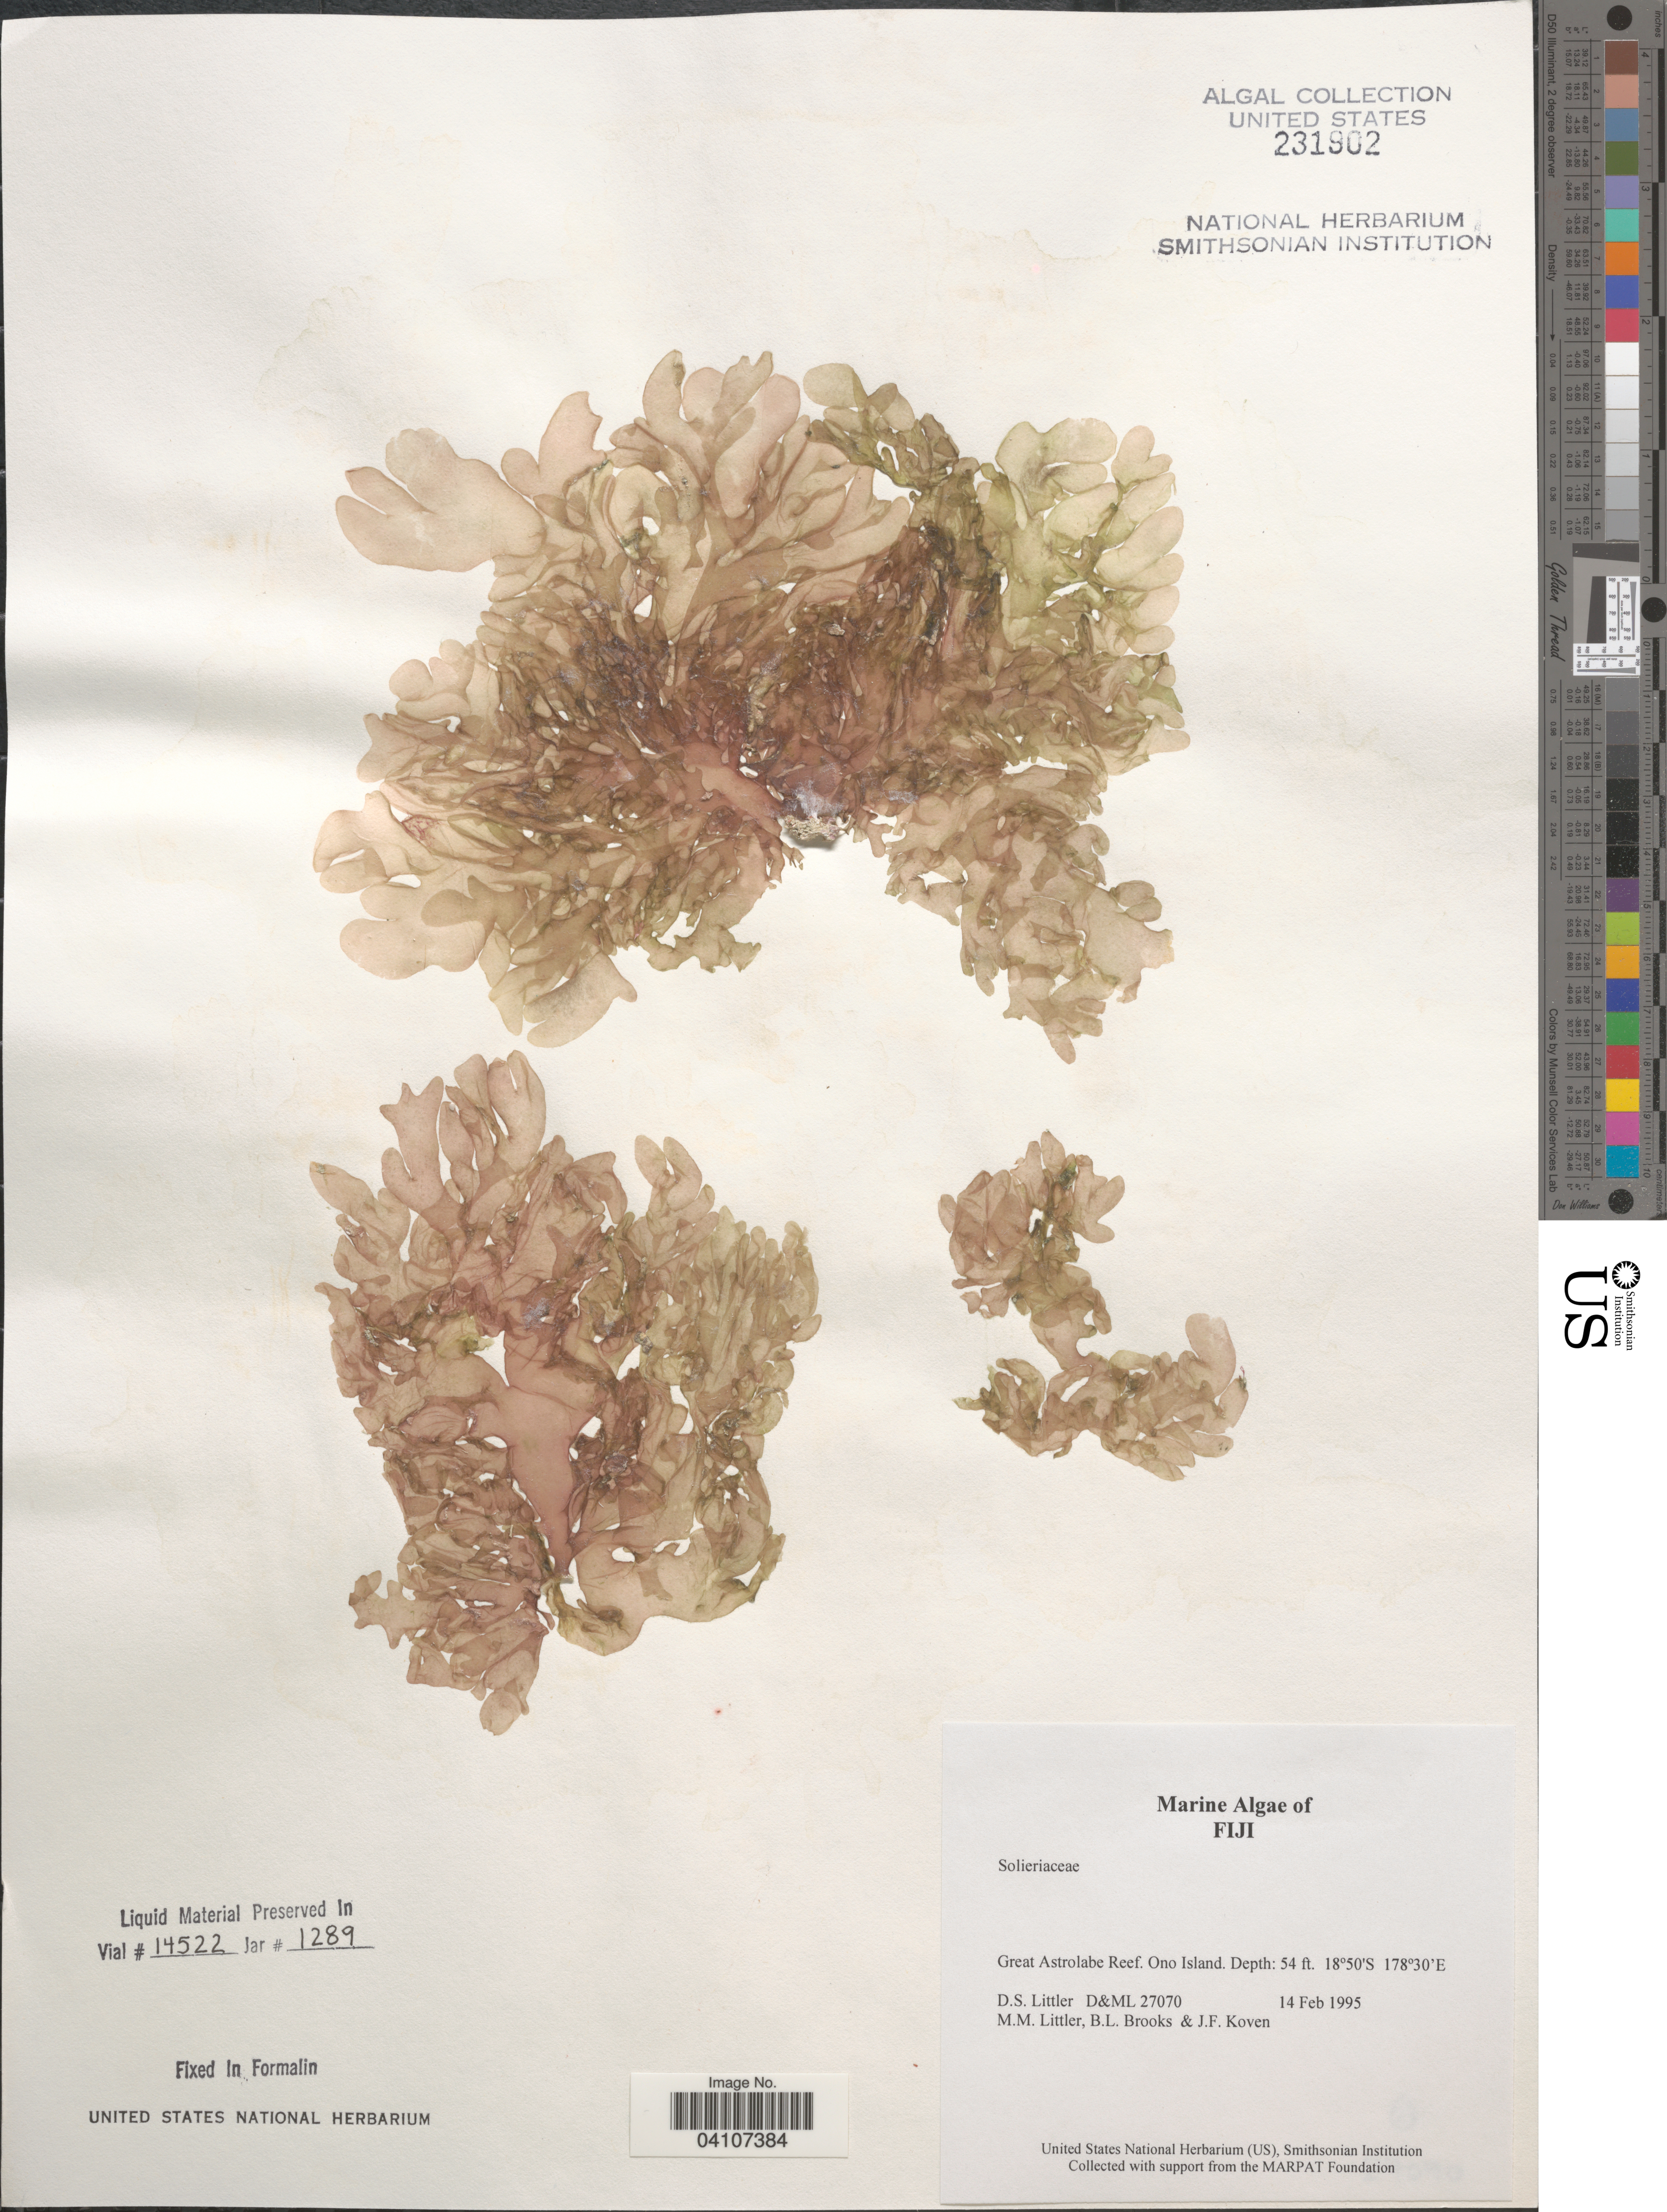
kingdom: Plantae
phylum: Rhodophyta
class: Florideophyceae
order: Gigartinales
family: Solieriaceae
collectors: D. S. Littler, B. Brooks & J. Koven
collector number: D&ML 27070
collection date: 1995-02-14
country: Fiji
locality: Great Astrolobe Reef. Ono Island.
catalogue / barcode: US 213802